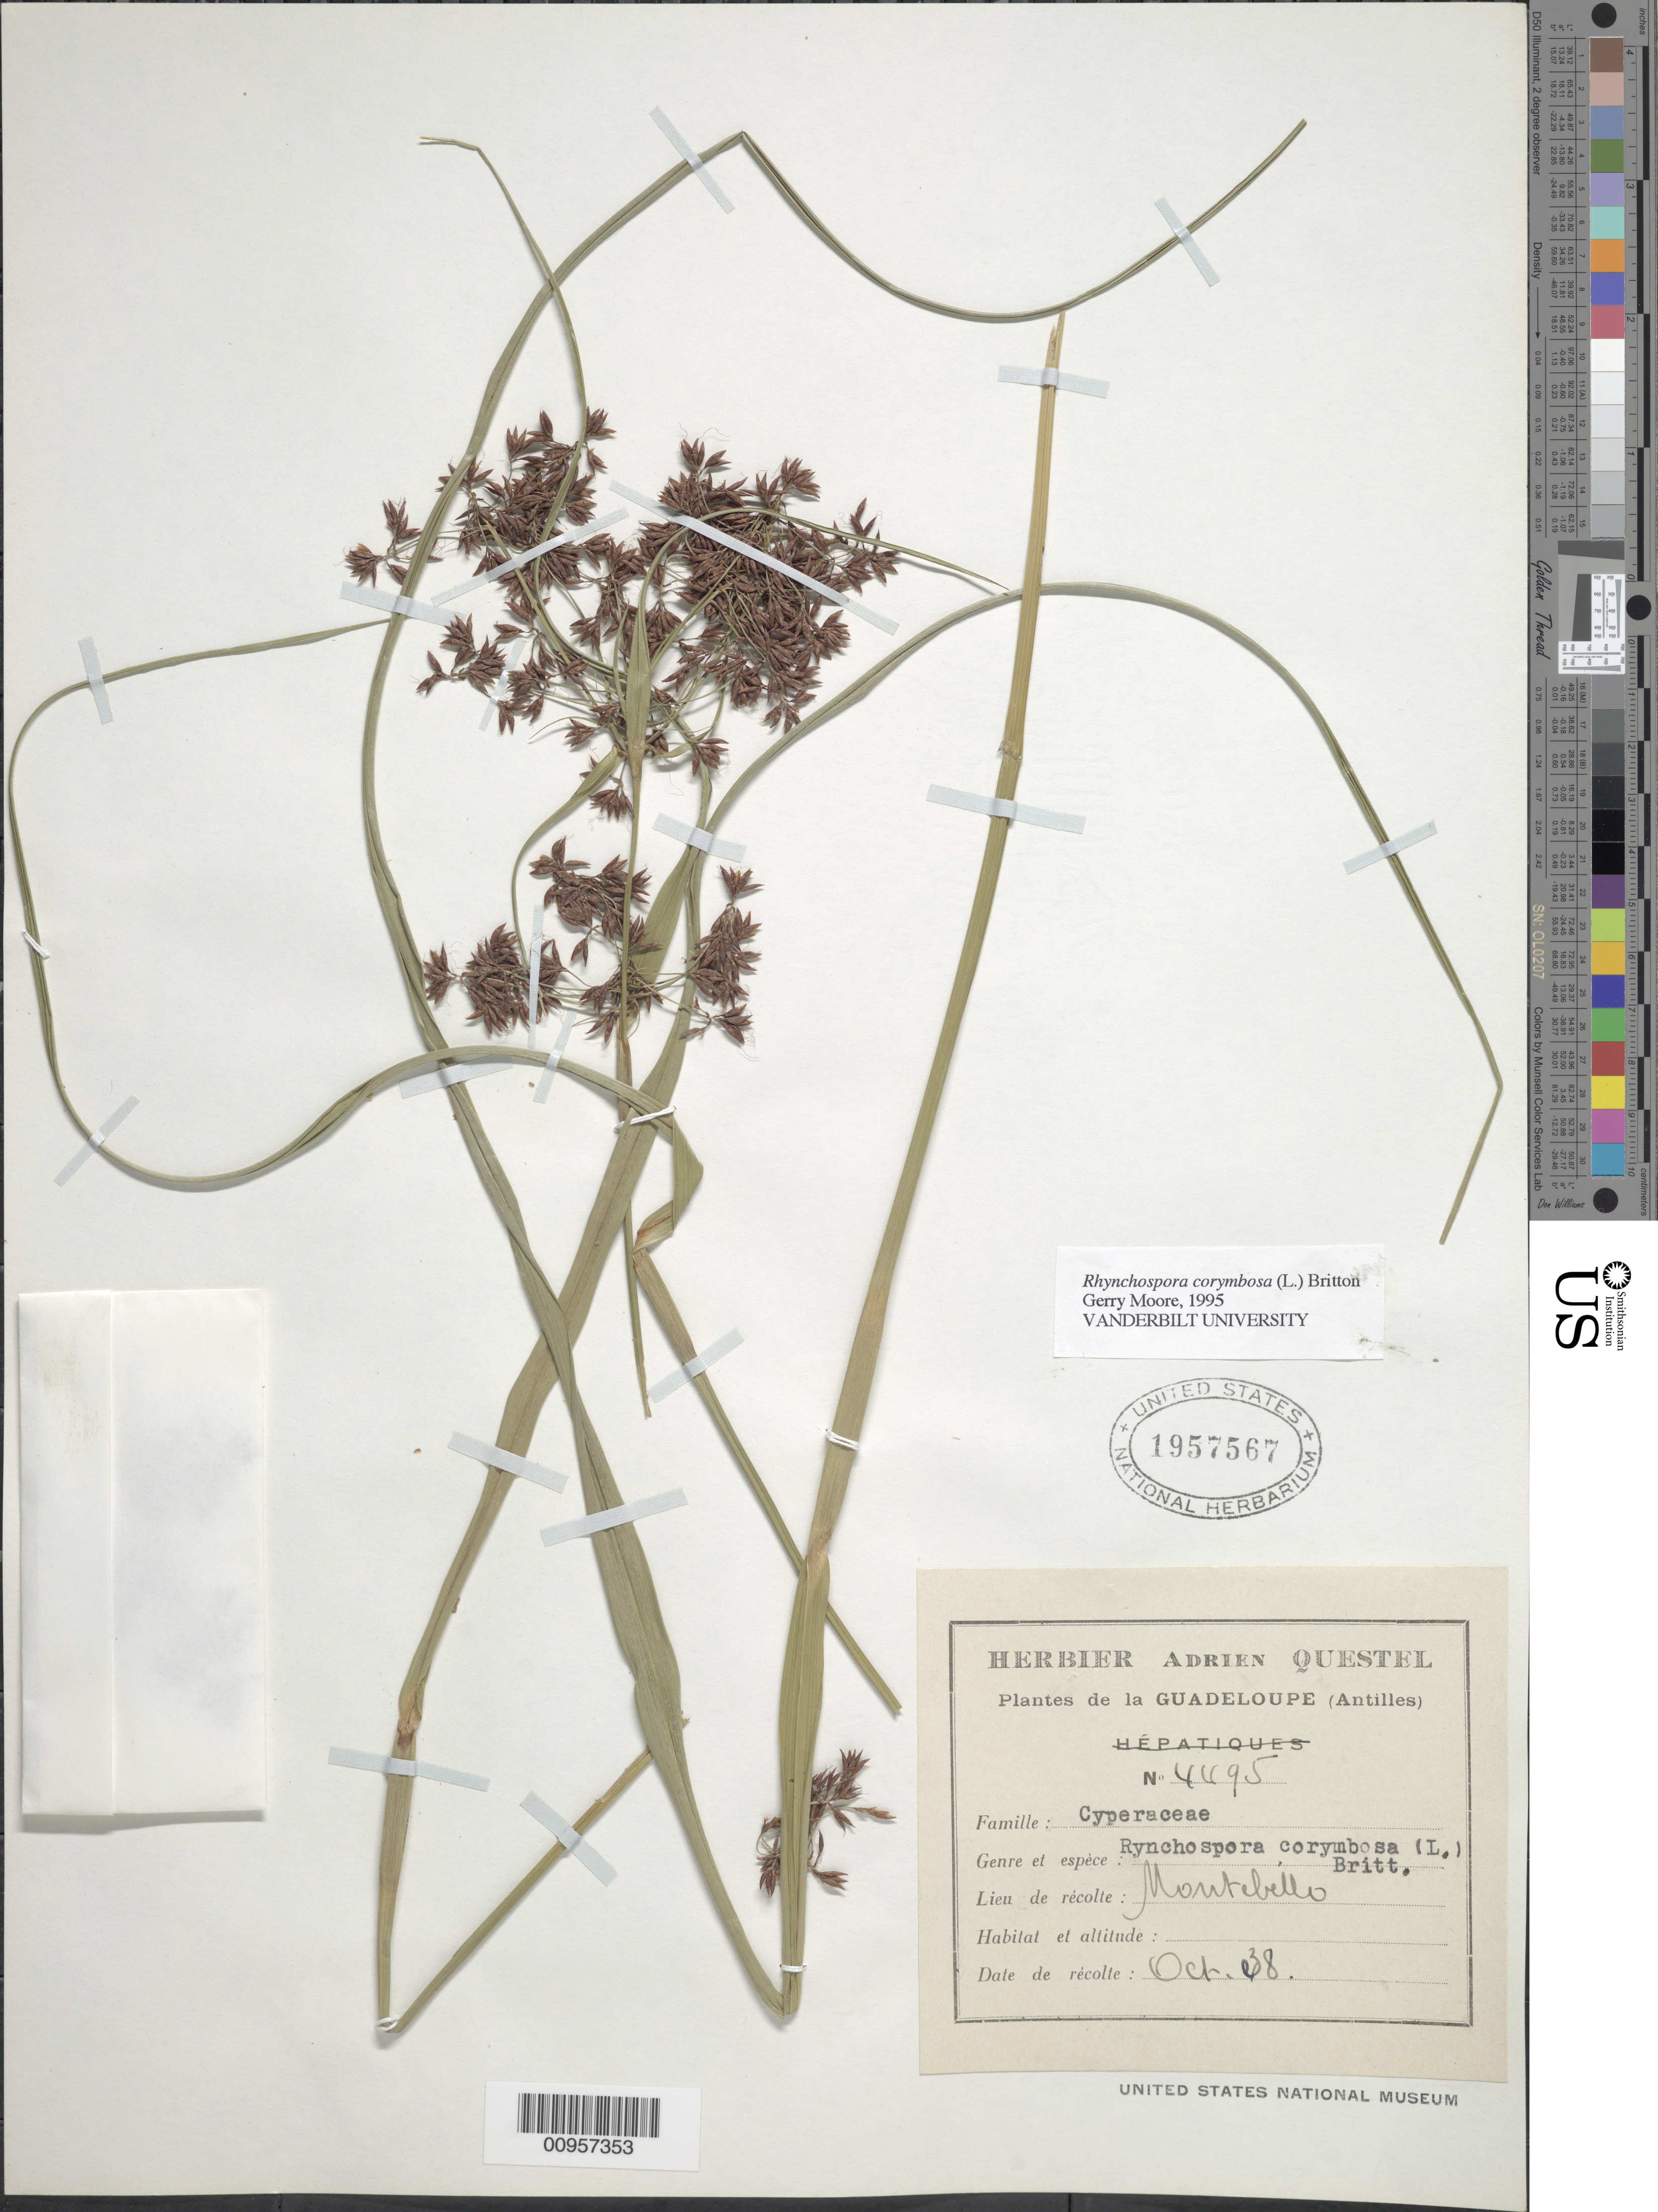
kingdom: Plantae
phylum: Tracheophyta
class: Liliopsida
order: Poales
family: Cyperaceae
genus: Rhynchospora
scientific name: Rhynchospora corymbosa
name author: (L.) Britton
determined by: Moore, G.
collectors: A. Questel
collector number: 4495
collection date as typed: Oct 1938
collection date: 1938-10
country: Guadeloupe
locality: Montebello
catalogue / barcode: US 1957567